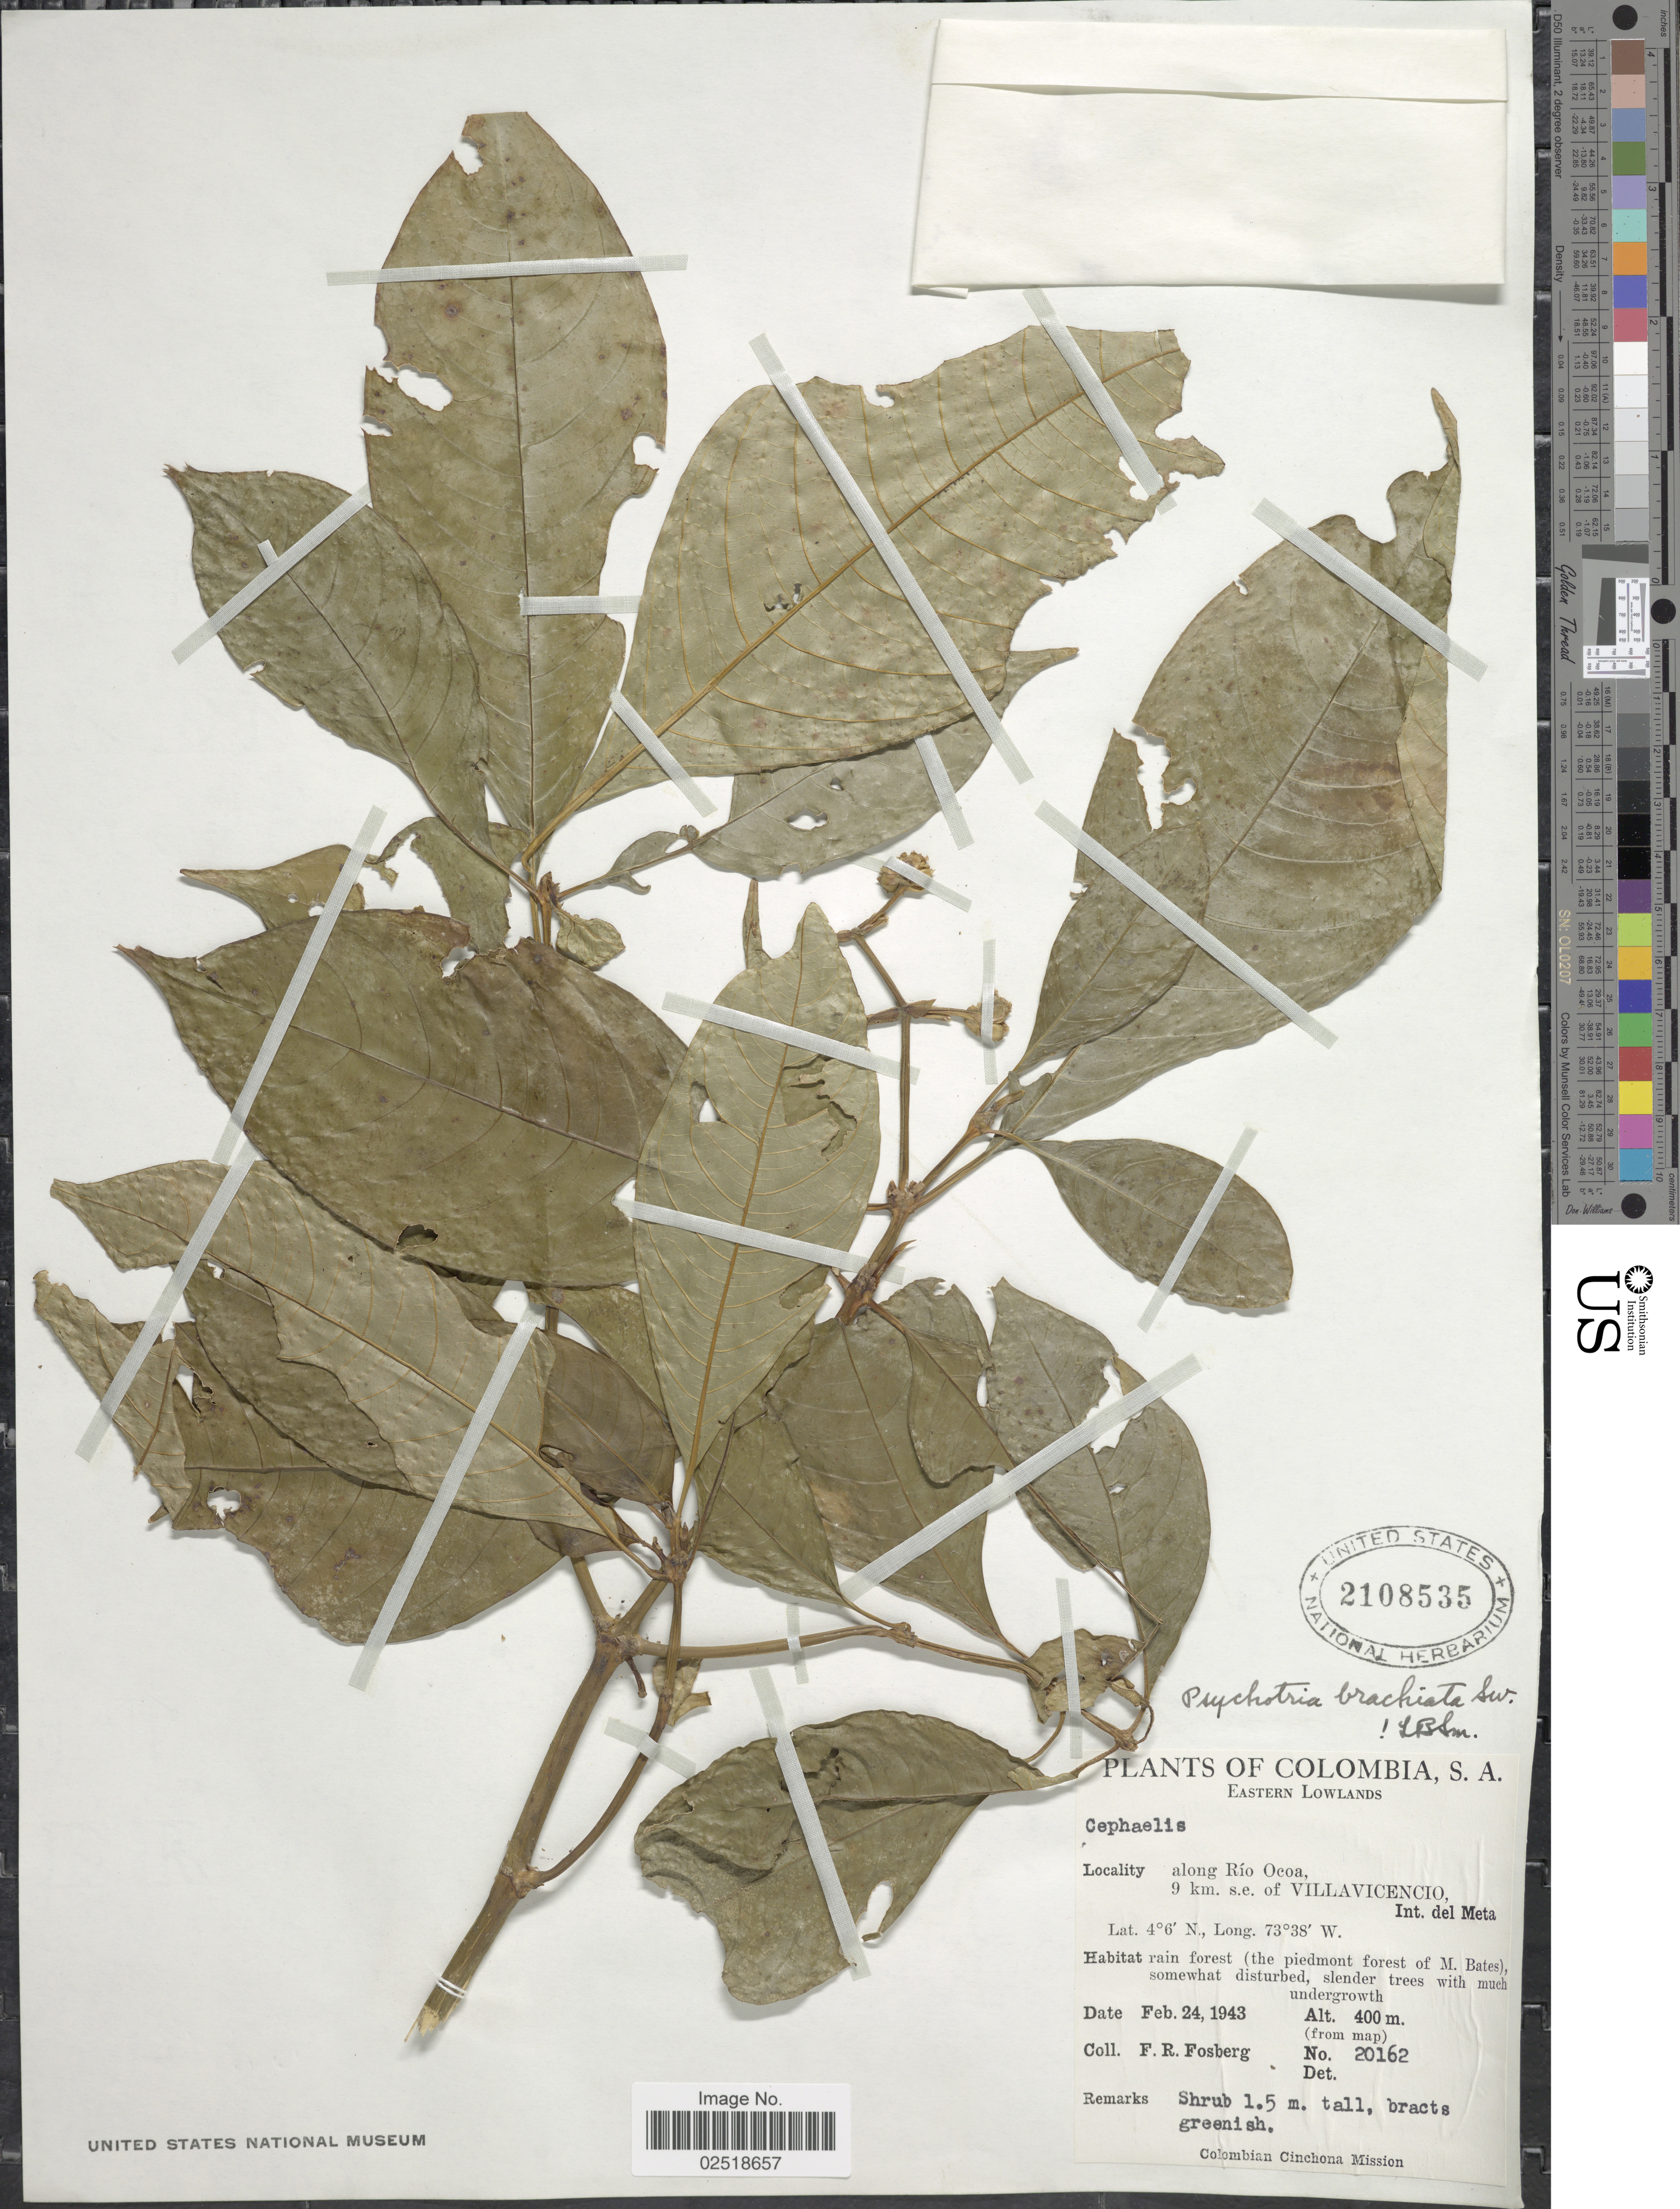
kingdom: Plantae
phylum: Tracheophyta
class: Magnoliopsida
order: Gentianales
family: Rubiaceae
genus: Psychotria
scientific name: Psychotria caerulea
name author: Ruiz & Pav.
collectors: F. R. Fosberg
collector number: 20162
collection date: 1943-02-24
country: Colombia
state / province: Meta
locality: Eastern Lowlands, along Río Ocoa, 9 km s.e. of Villavicencio, Int del Meta, rain forest (the piedmont forest of M. Bates)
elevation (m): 400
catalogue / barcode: US 2108535